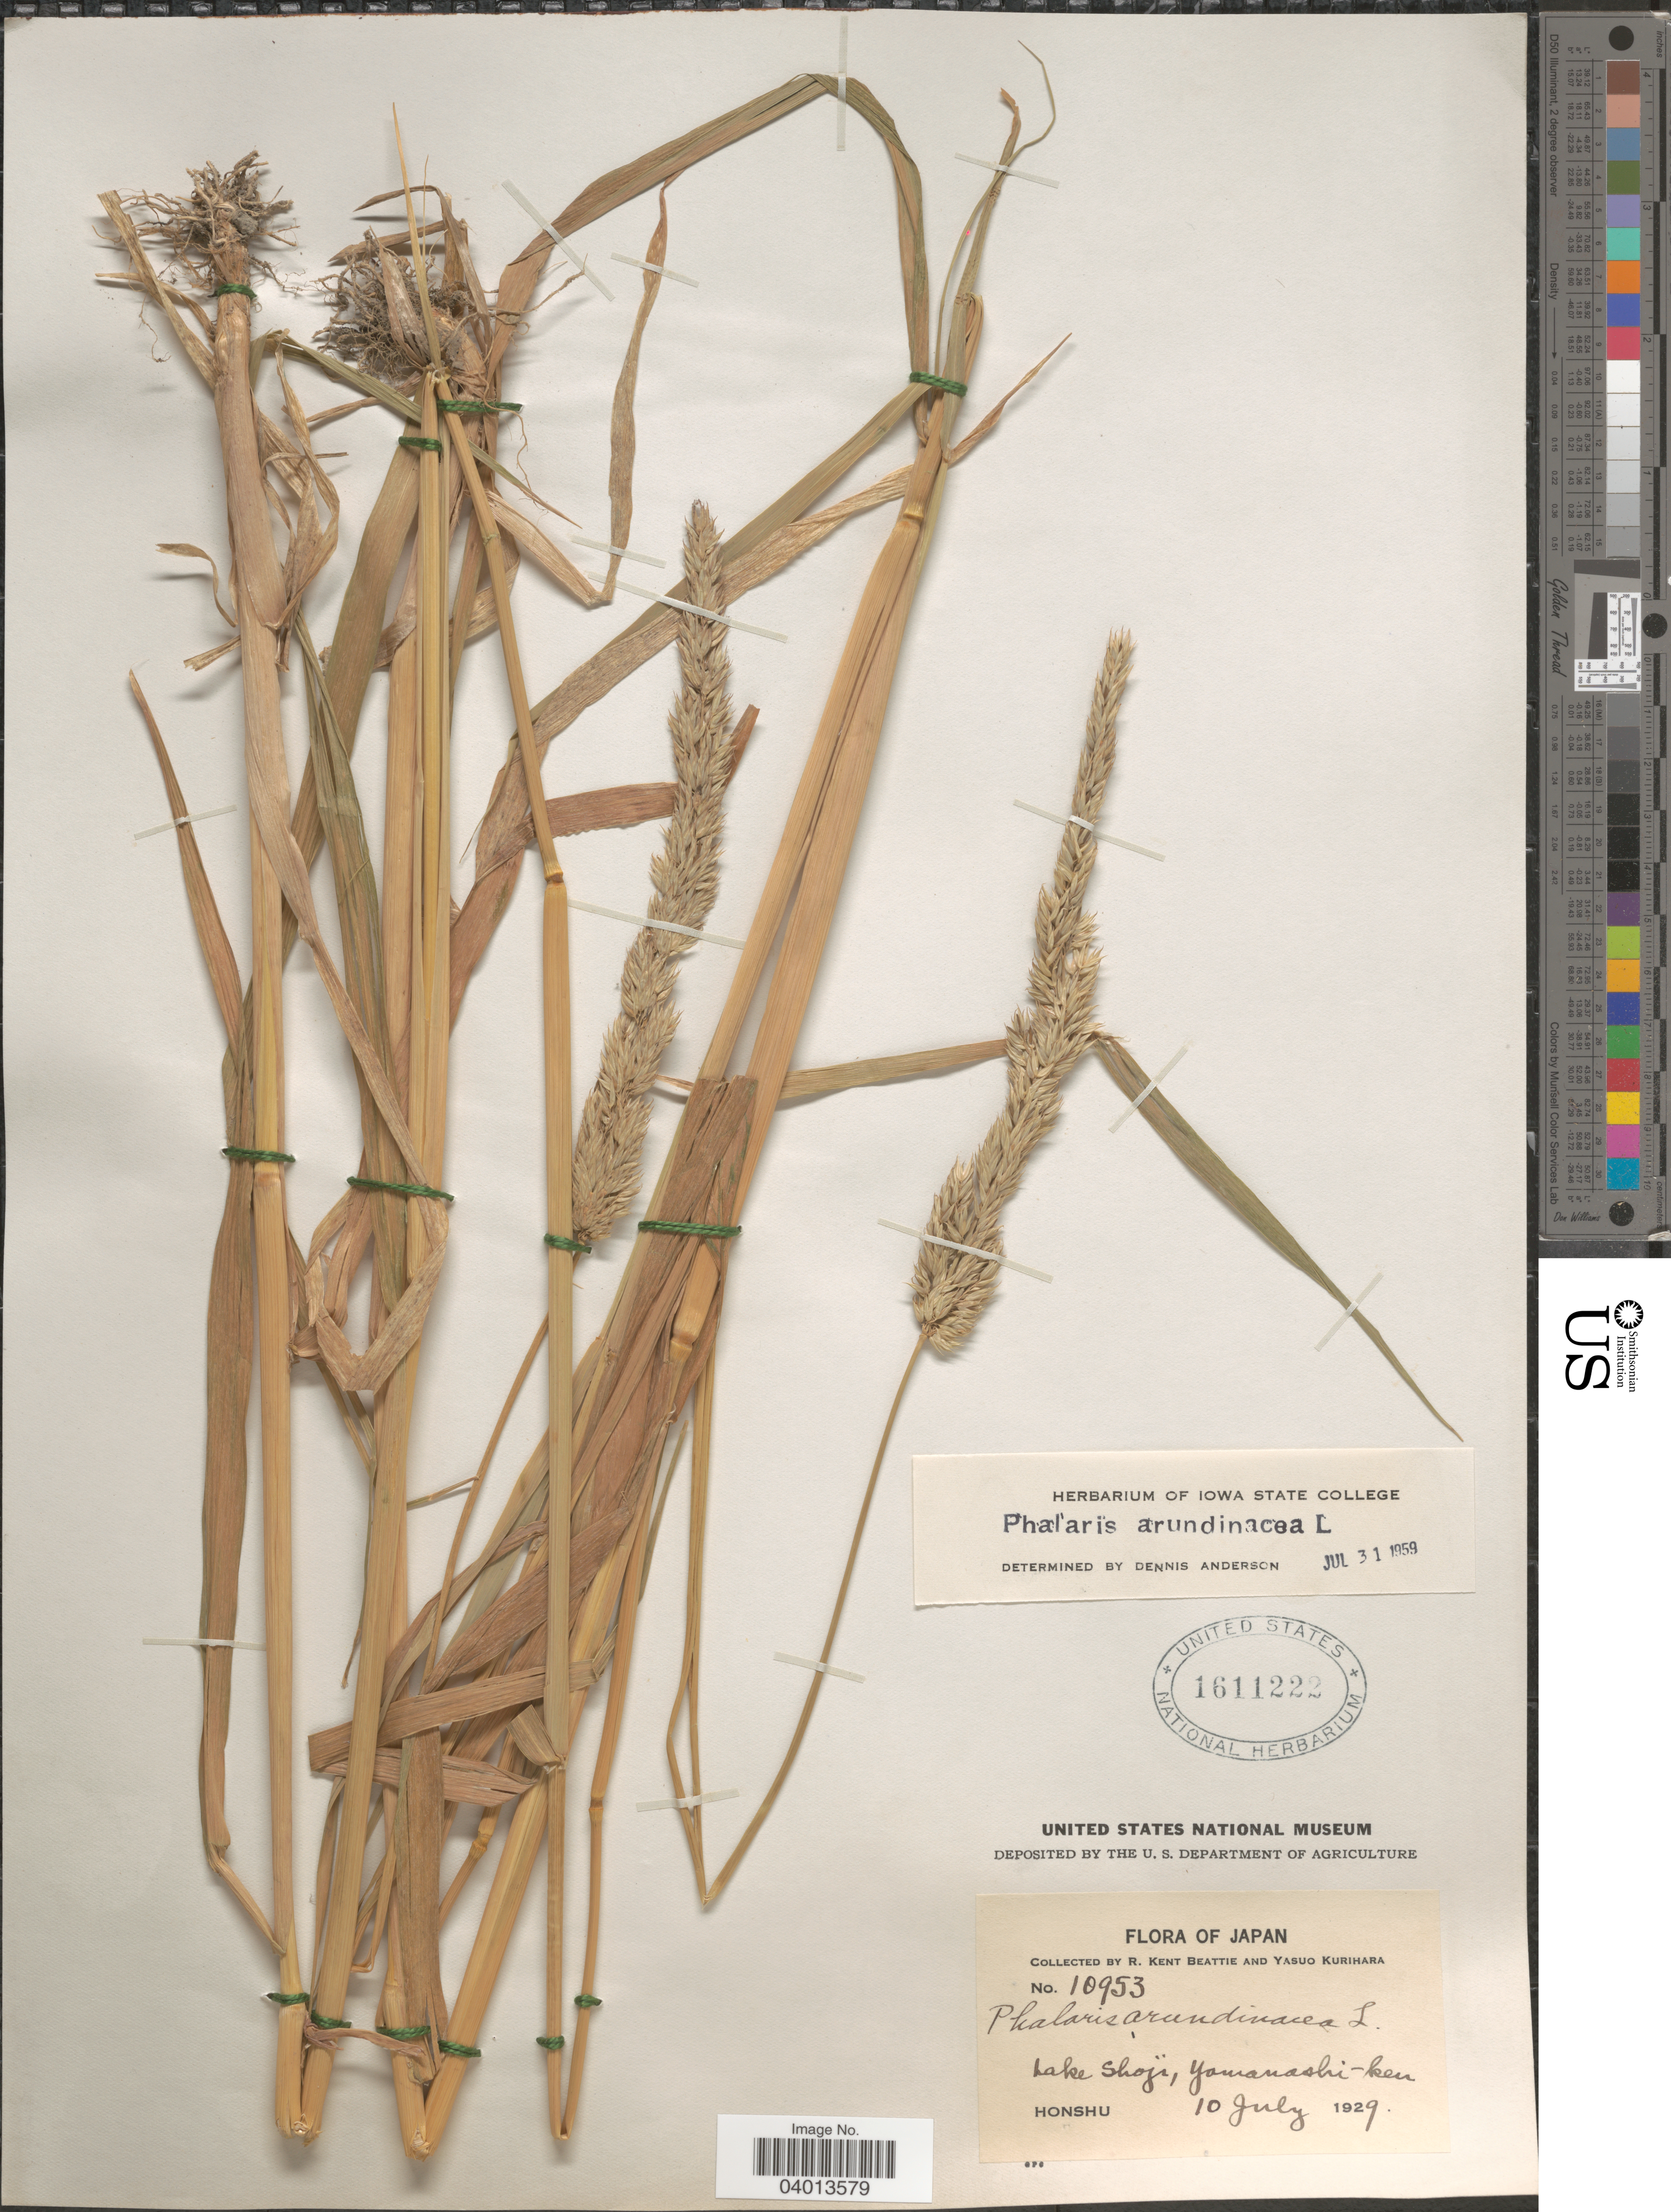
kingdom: Plantae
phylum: Tracheophyta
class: Liliopsida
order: Poales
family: Poaceae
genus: Phalaris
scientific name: Phalaris arundinacea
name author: L.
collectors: R. K. Beattie & Y. Kurihara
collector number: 10953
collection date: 1929-07-10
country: Japan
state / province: Yamanasi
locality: Lake Shoji, Yamanashi-ken. Honshu.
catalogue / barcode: US 1611222